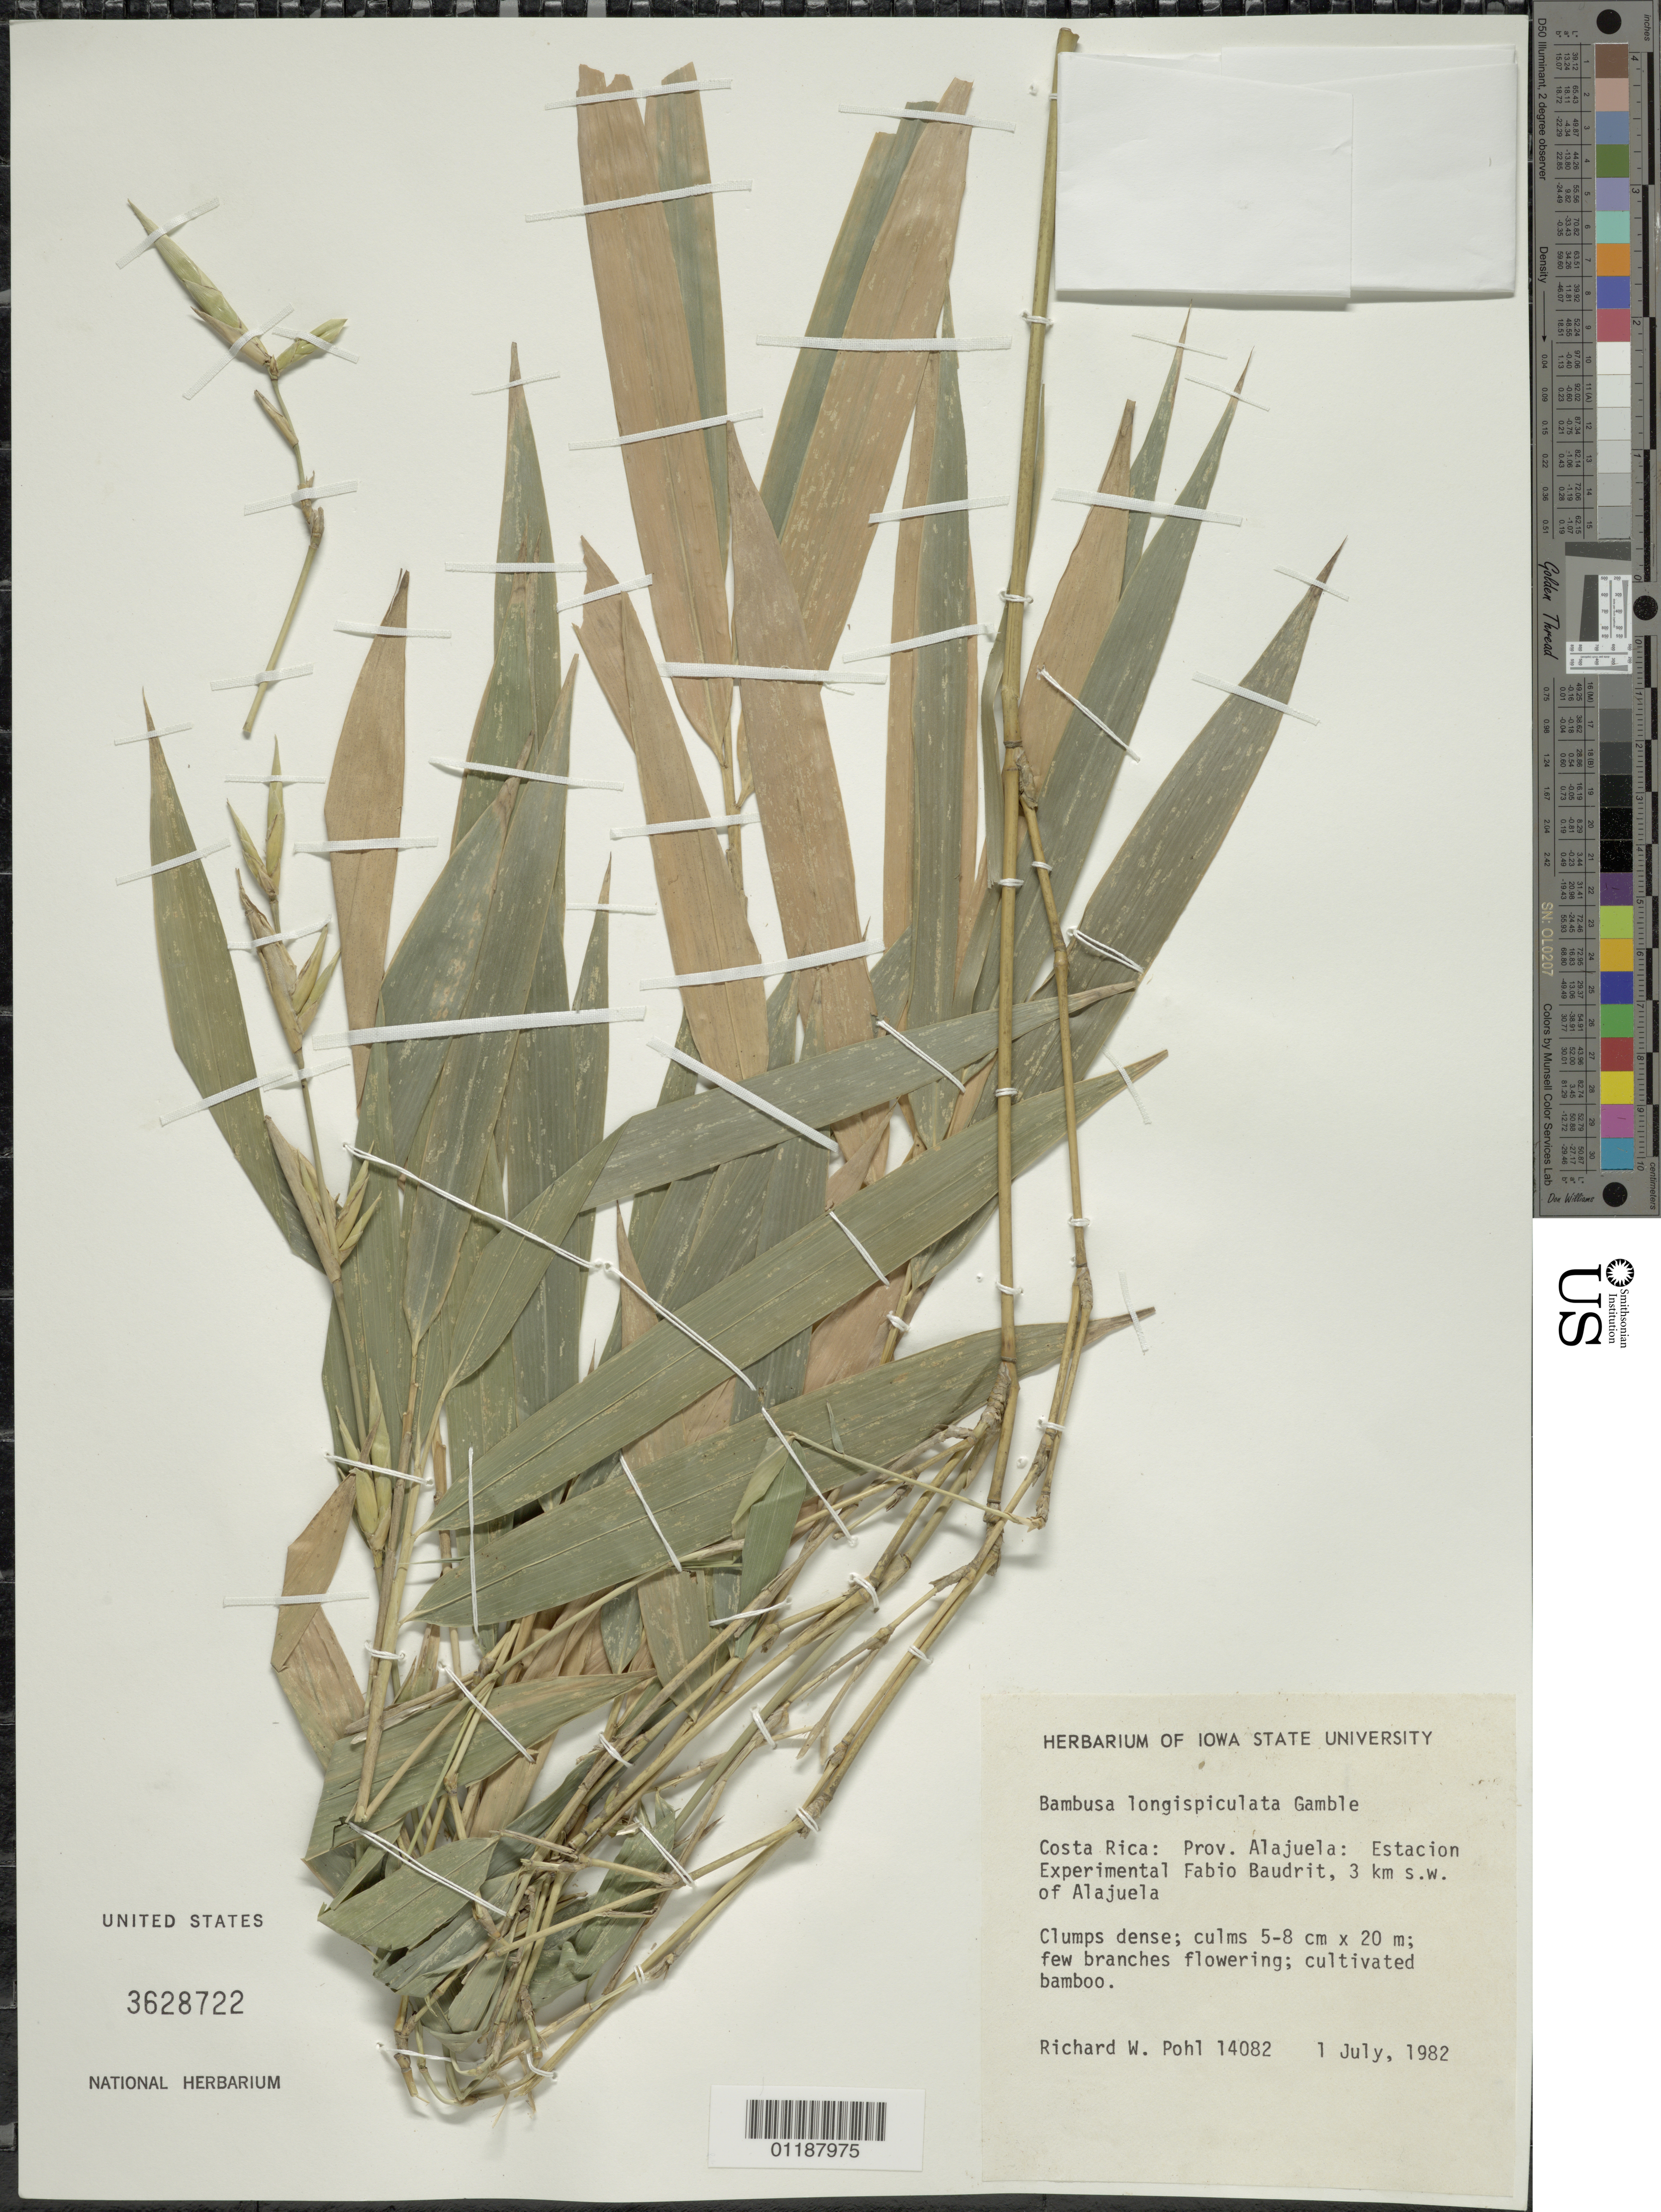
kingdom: Plantae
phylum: Tracheophyta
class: Liliopsida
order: Poales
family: Poaceae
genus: Bambusa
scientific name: Bambusa longispiculata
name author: Gamble ex Brandis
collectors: R. W. Pohl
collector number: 14082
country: Costa Rica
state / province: Alajuela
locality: Estacion Experimental Fabio Baudrit. SW of Alajuela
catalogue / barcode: US 3628722